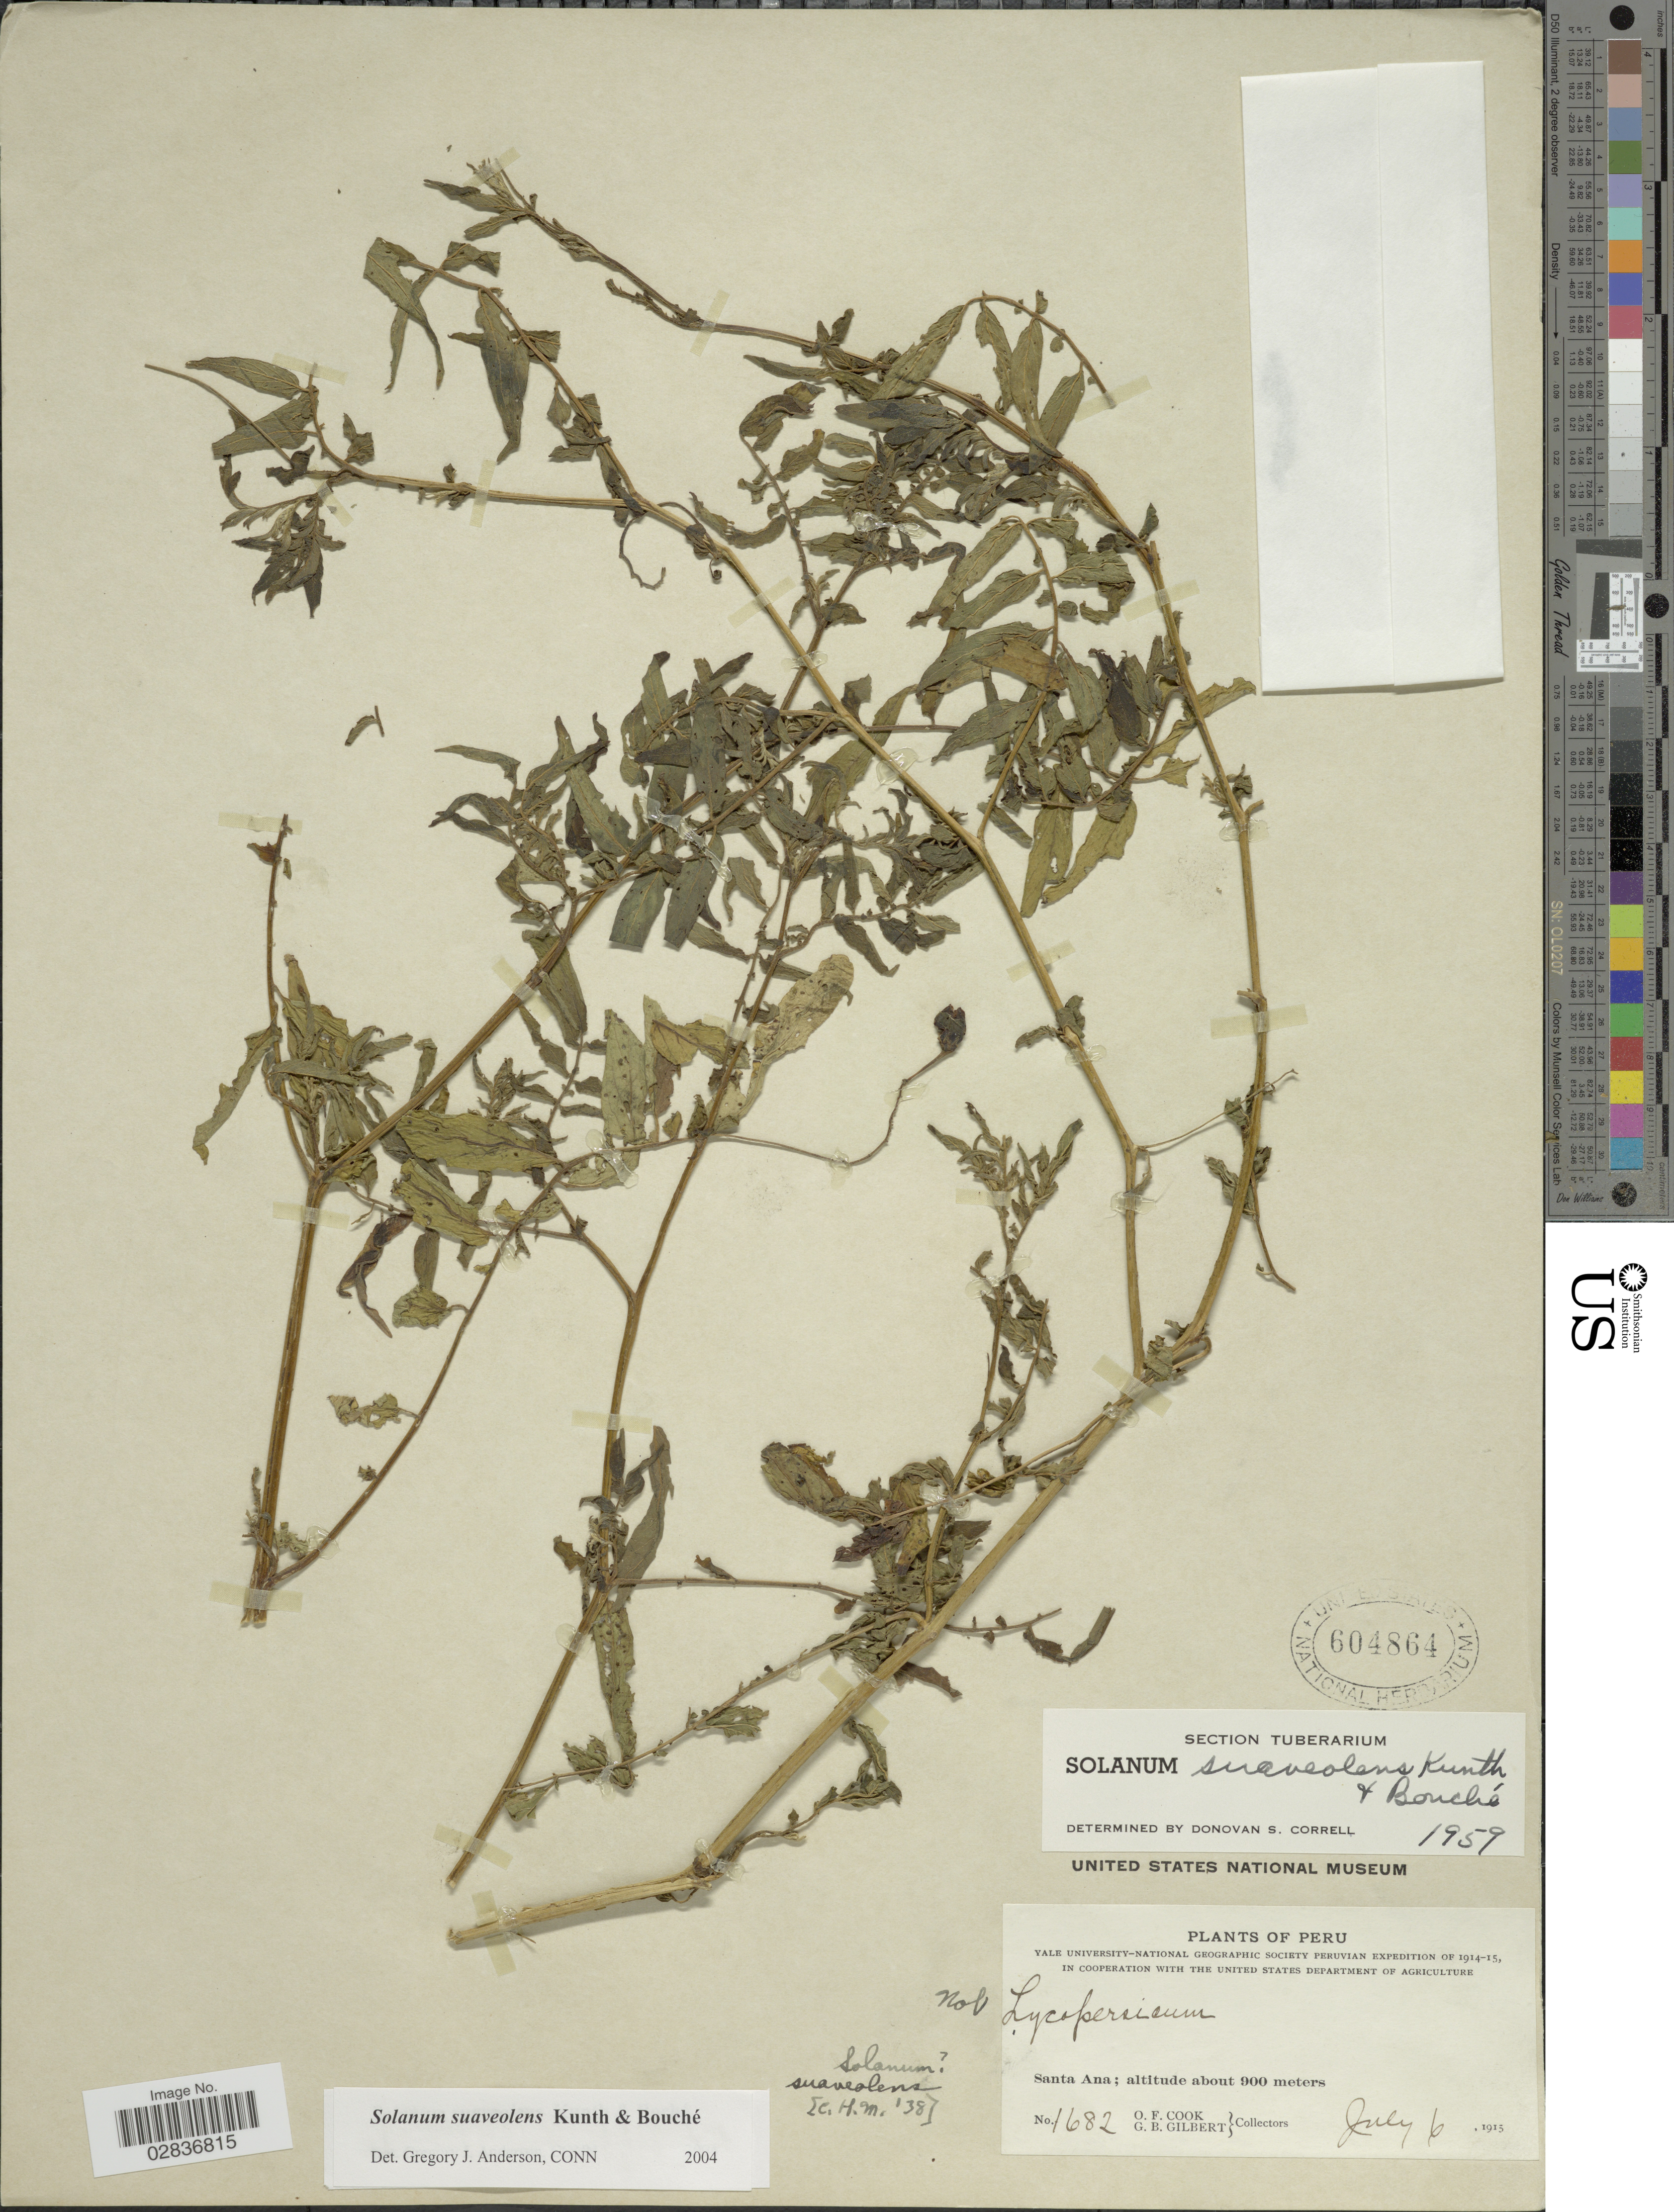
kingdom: Plantae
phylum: Tracheophyta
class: Magnoliopsida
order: Solanales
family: Solanaceae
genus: Solanum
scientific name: Solanum suaveolens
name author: Kunth & C.D. Bouché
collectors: O. F. Cook & G. B. Gilbert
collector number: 1682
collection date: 1915-07-06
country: Peru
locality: Santa Ana.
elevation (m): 900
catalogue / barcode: US 604864